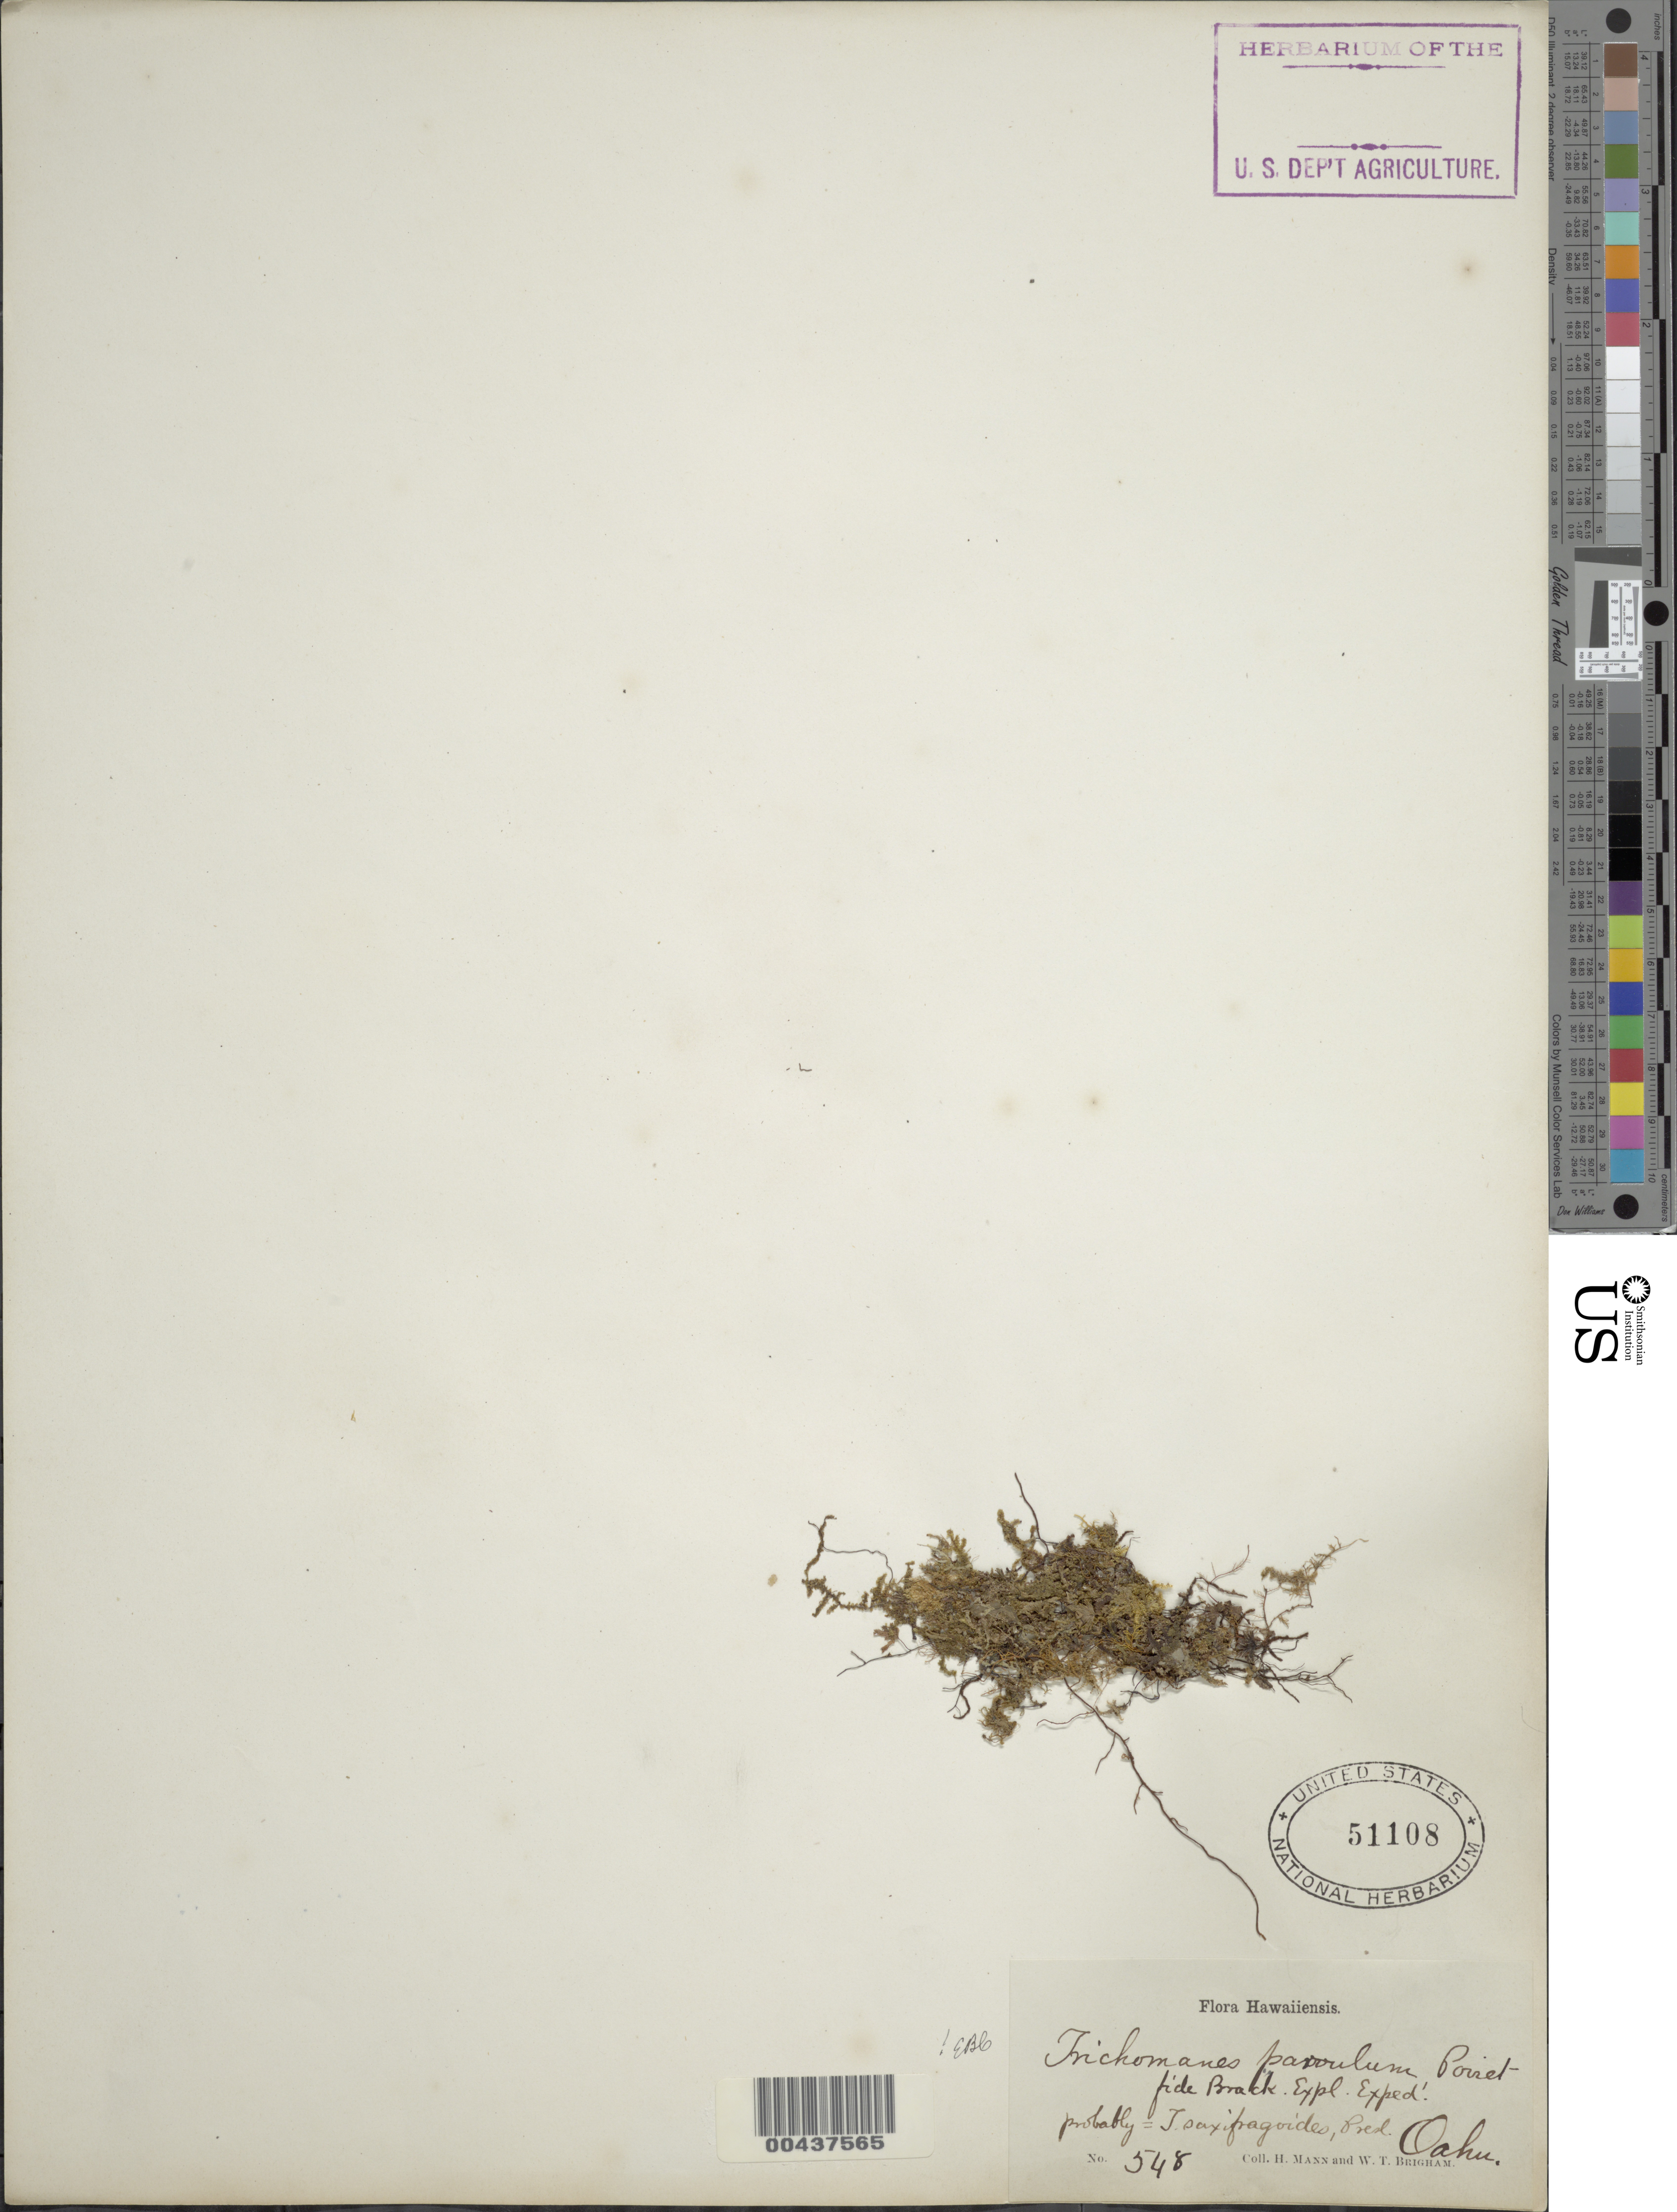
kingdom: Plantae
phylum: Tracheophyta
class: Polypodiopsida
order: Hymenophyllales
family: Hymenophyllaceae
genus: Crepidomanes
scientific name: Crepidomanes minutum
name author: (Blume) K. Iwats.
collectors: H. Mann & W. T. Brigham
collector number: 548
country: United States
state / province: Hawaii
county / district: Honolulu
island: Oahu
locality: Oahu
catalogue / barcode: US 51108